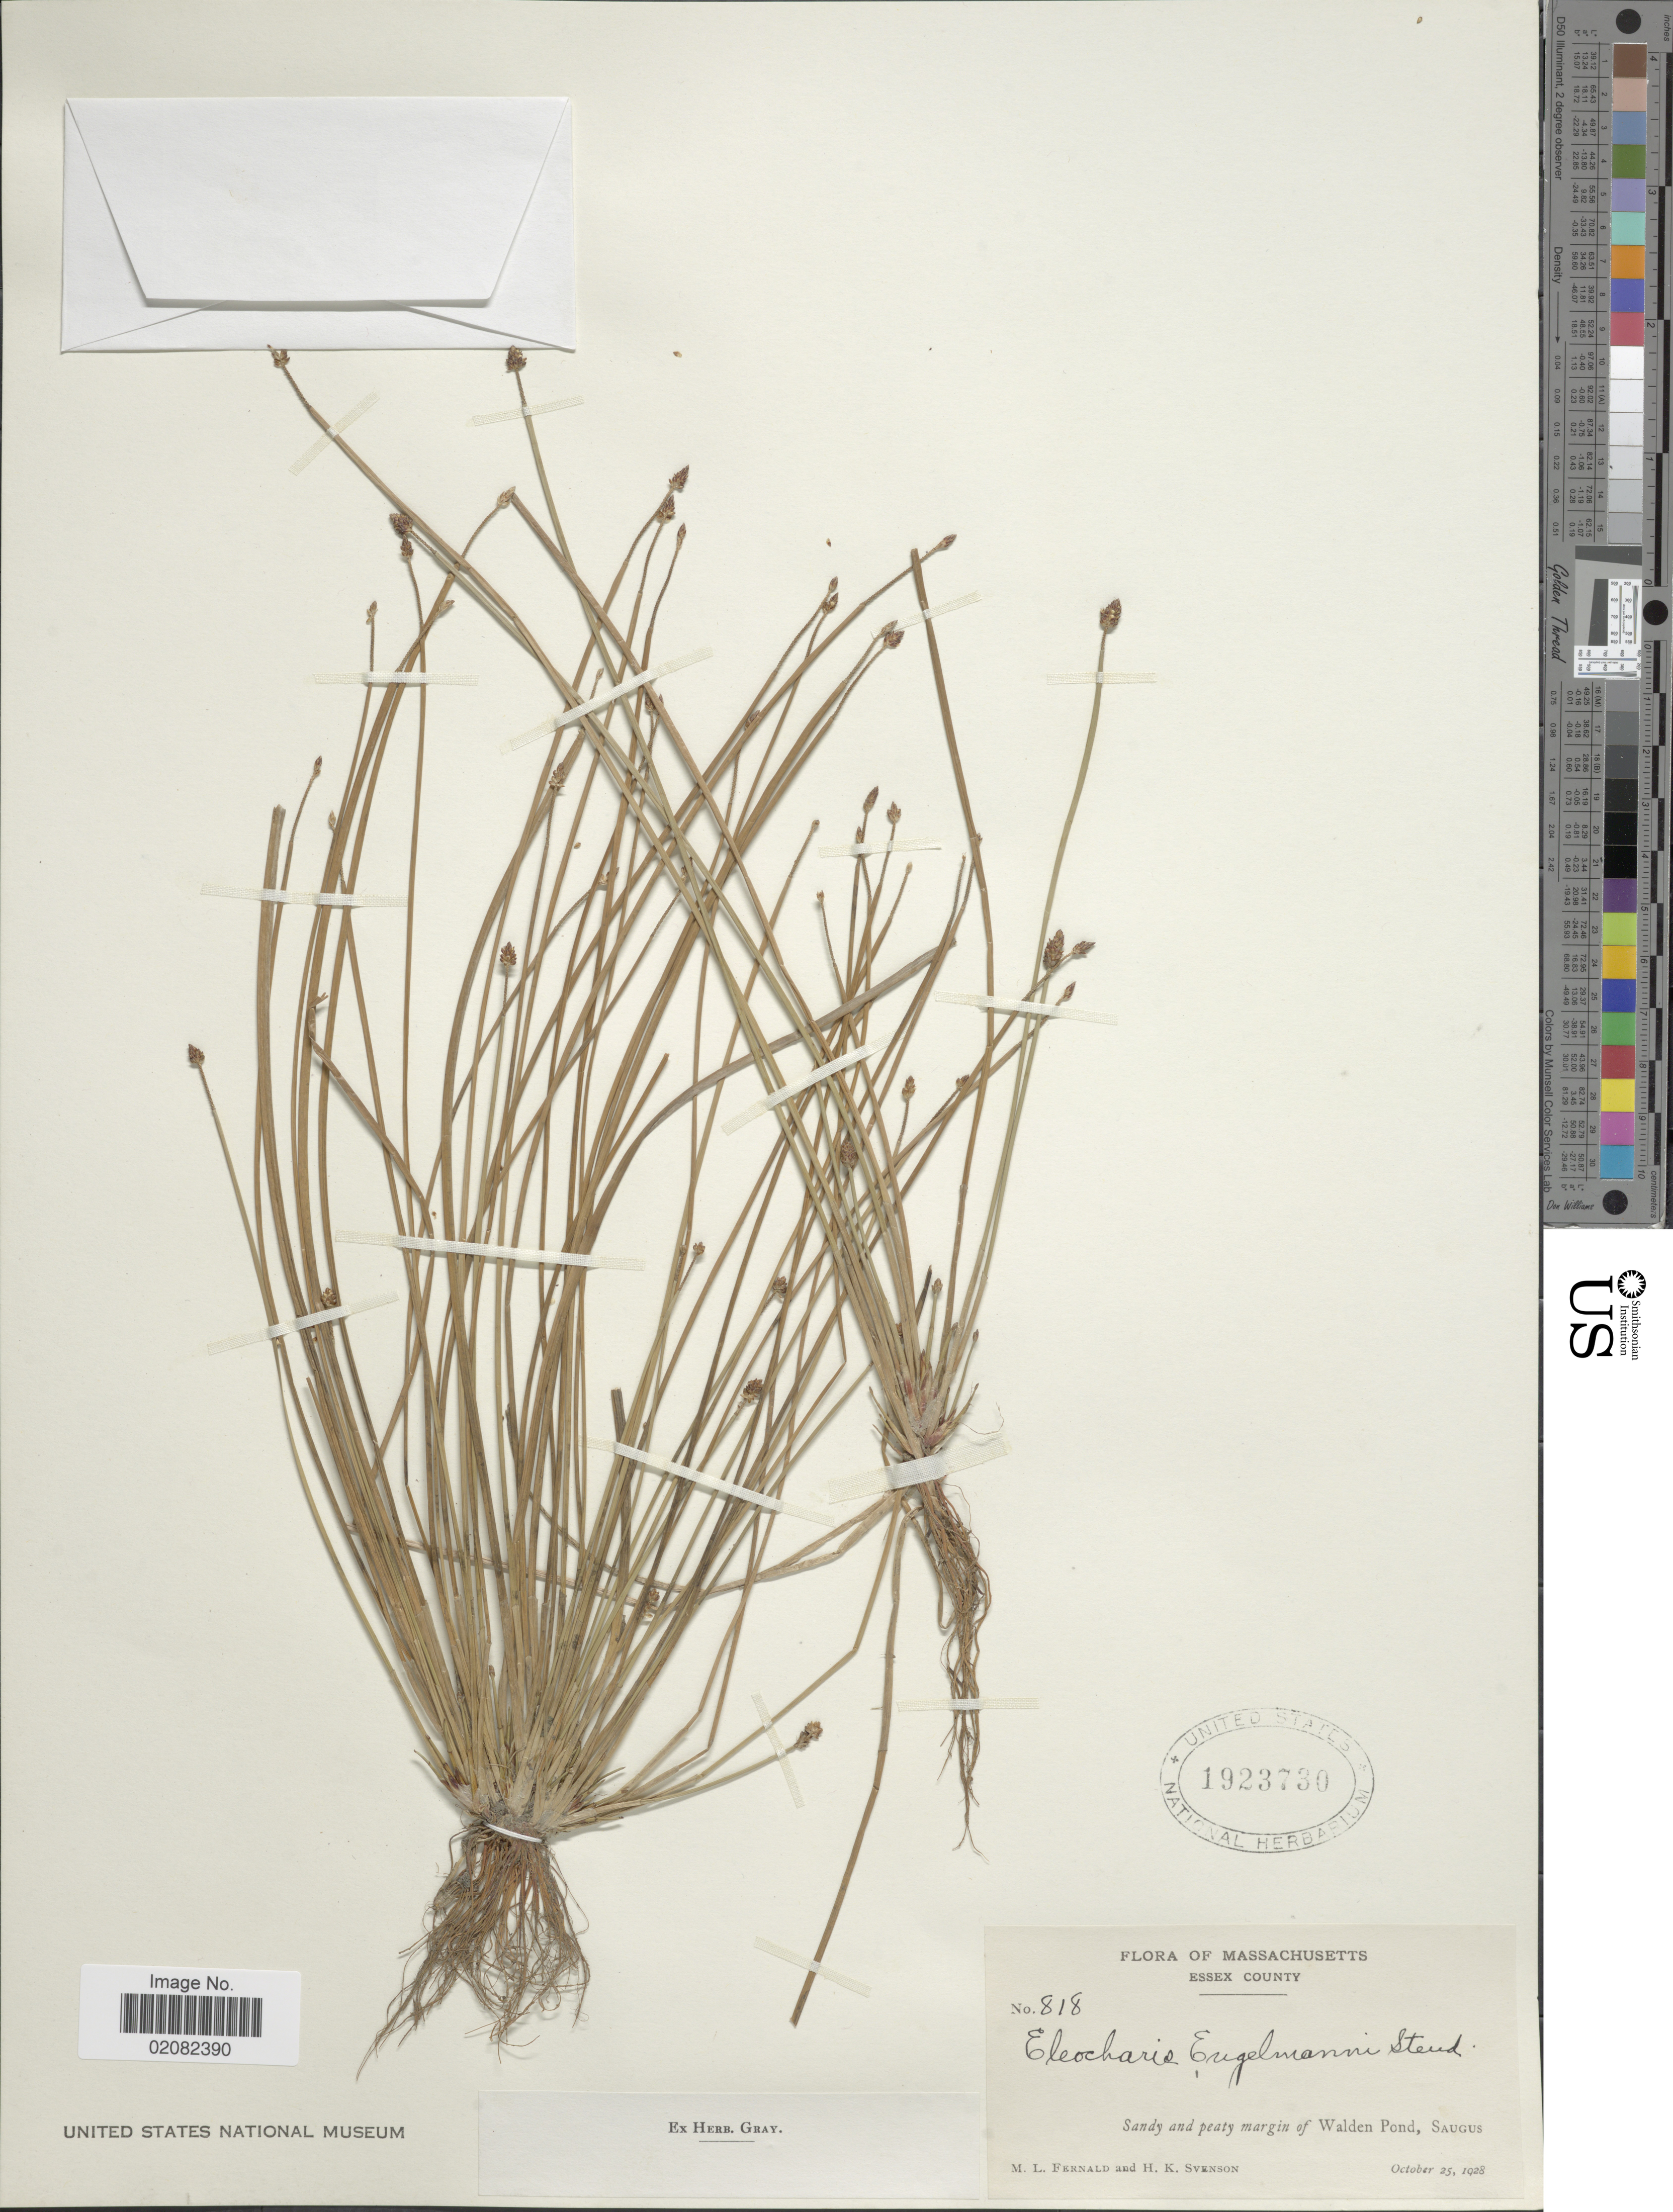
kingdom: Plantae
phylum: Tracheophyta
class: Liliopsida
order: Poales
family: Cyperaceae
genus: Eleocharis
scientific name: Eleocharis engelmannii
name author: Steud.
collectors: M. L. Fernald & H. K. Svenson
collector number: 818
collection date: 1928-10-25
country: United States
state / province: Massachusetts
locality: Essex County, Walden Pond, Saugus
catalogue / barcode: US 1923730